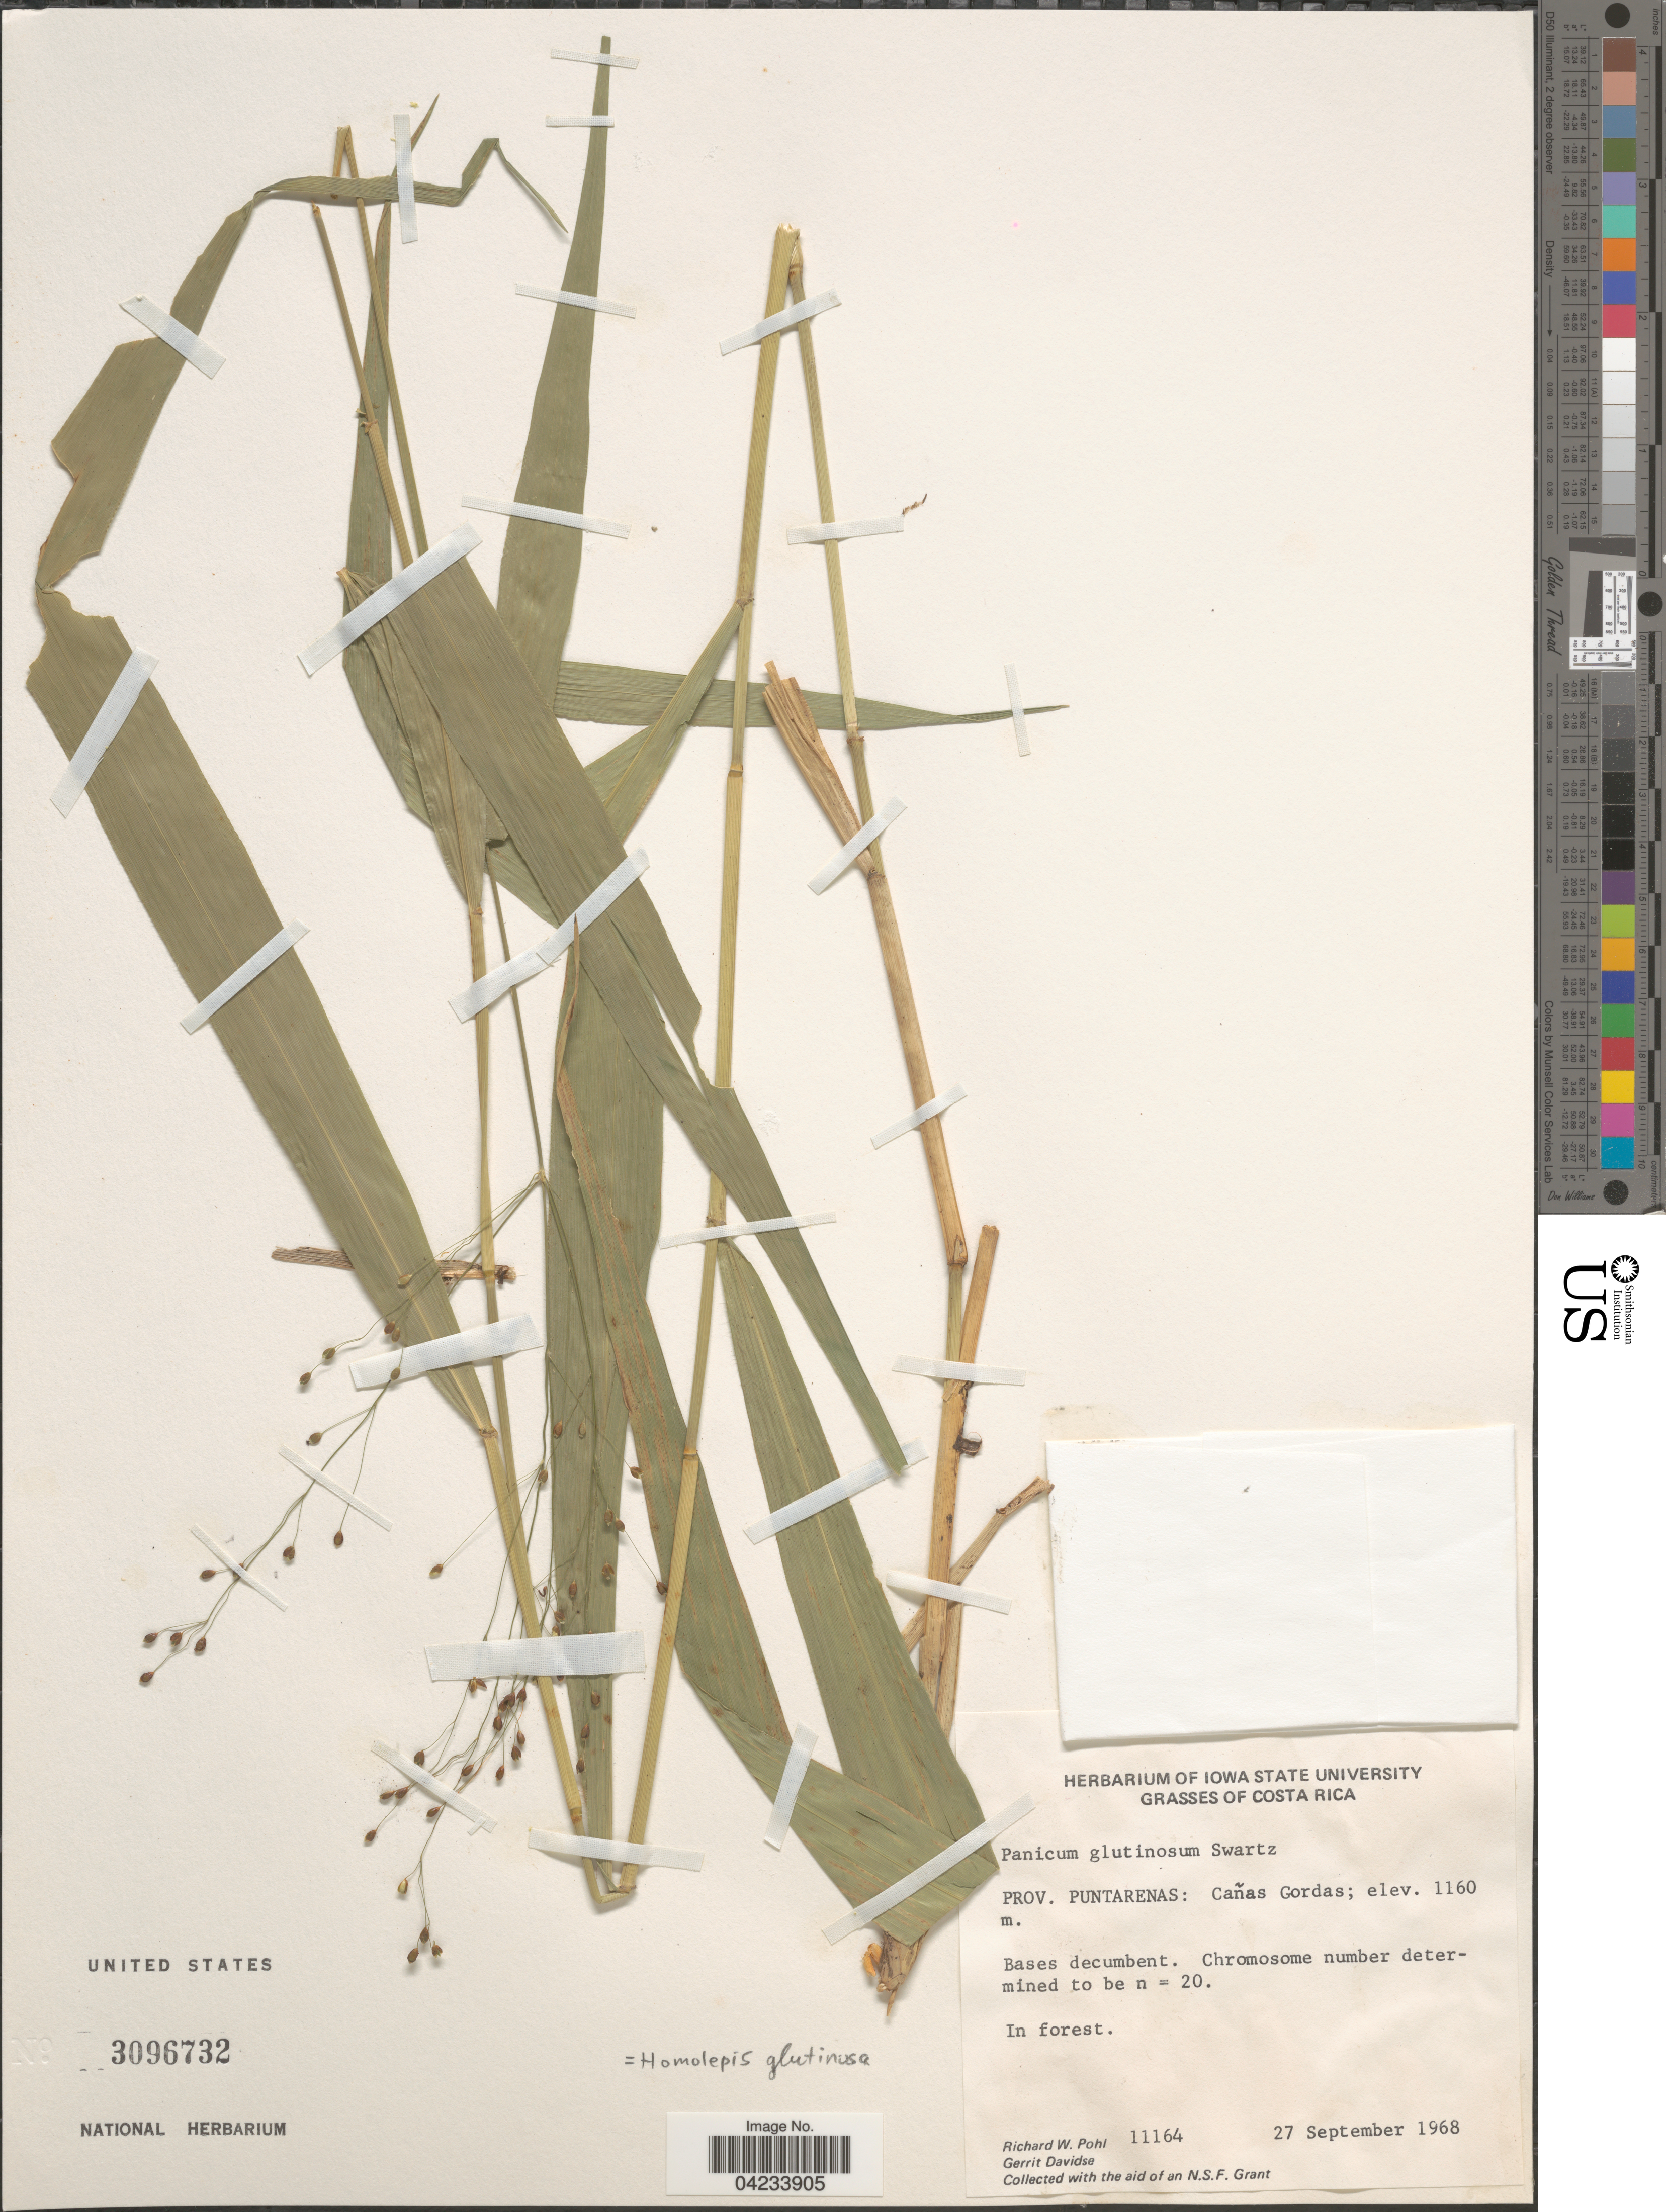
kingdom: Plantae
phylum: Tracheophyta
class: Liliopsida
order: Poales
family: Poaceae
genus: Homolepis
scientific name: Homolepis glutinosa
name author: (Sw.) Zuloaga & Soderstr.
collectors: R. W. Pohl & G. Davidse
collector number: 11164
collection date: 1968-09-27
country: Costa Rica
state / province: Puntarenas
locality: Prov. Puntarenas: Cañas Gordas.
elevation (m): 1160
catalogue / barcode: US 3096732